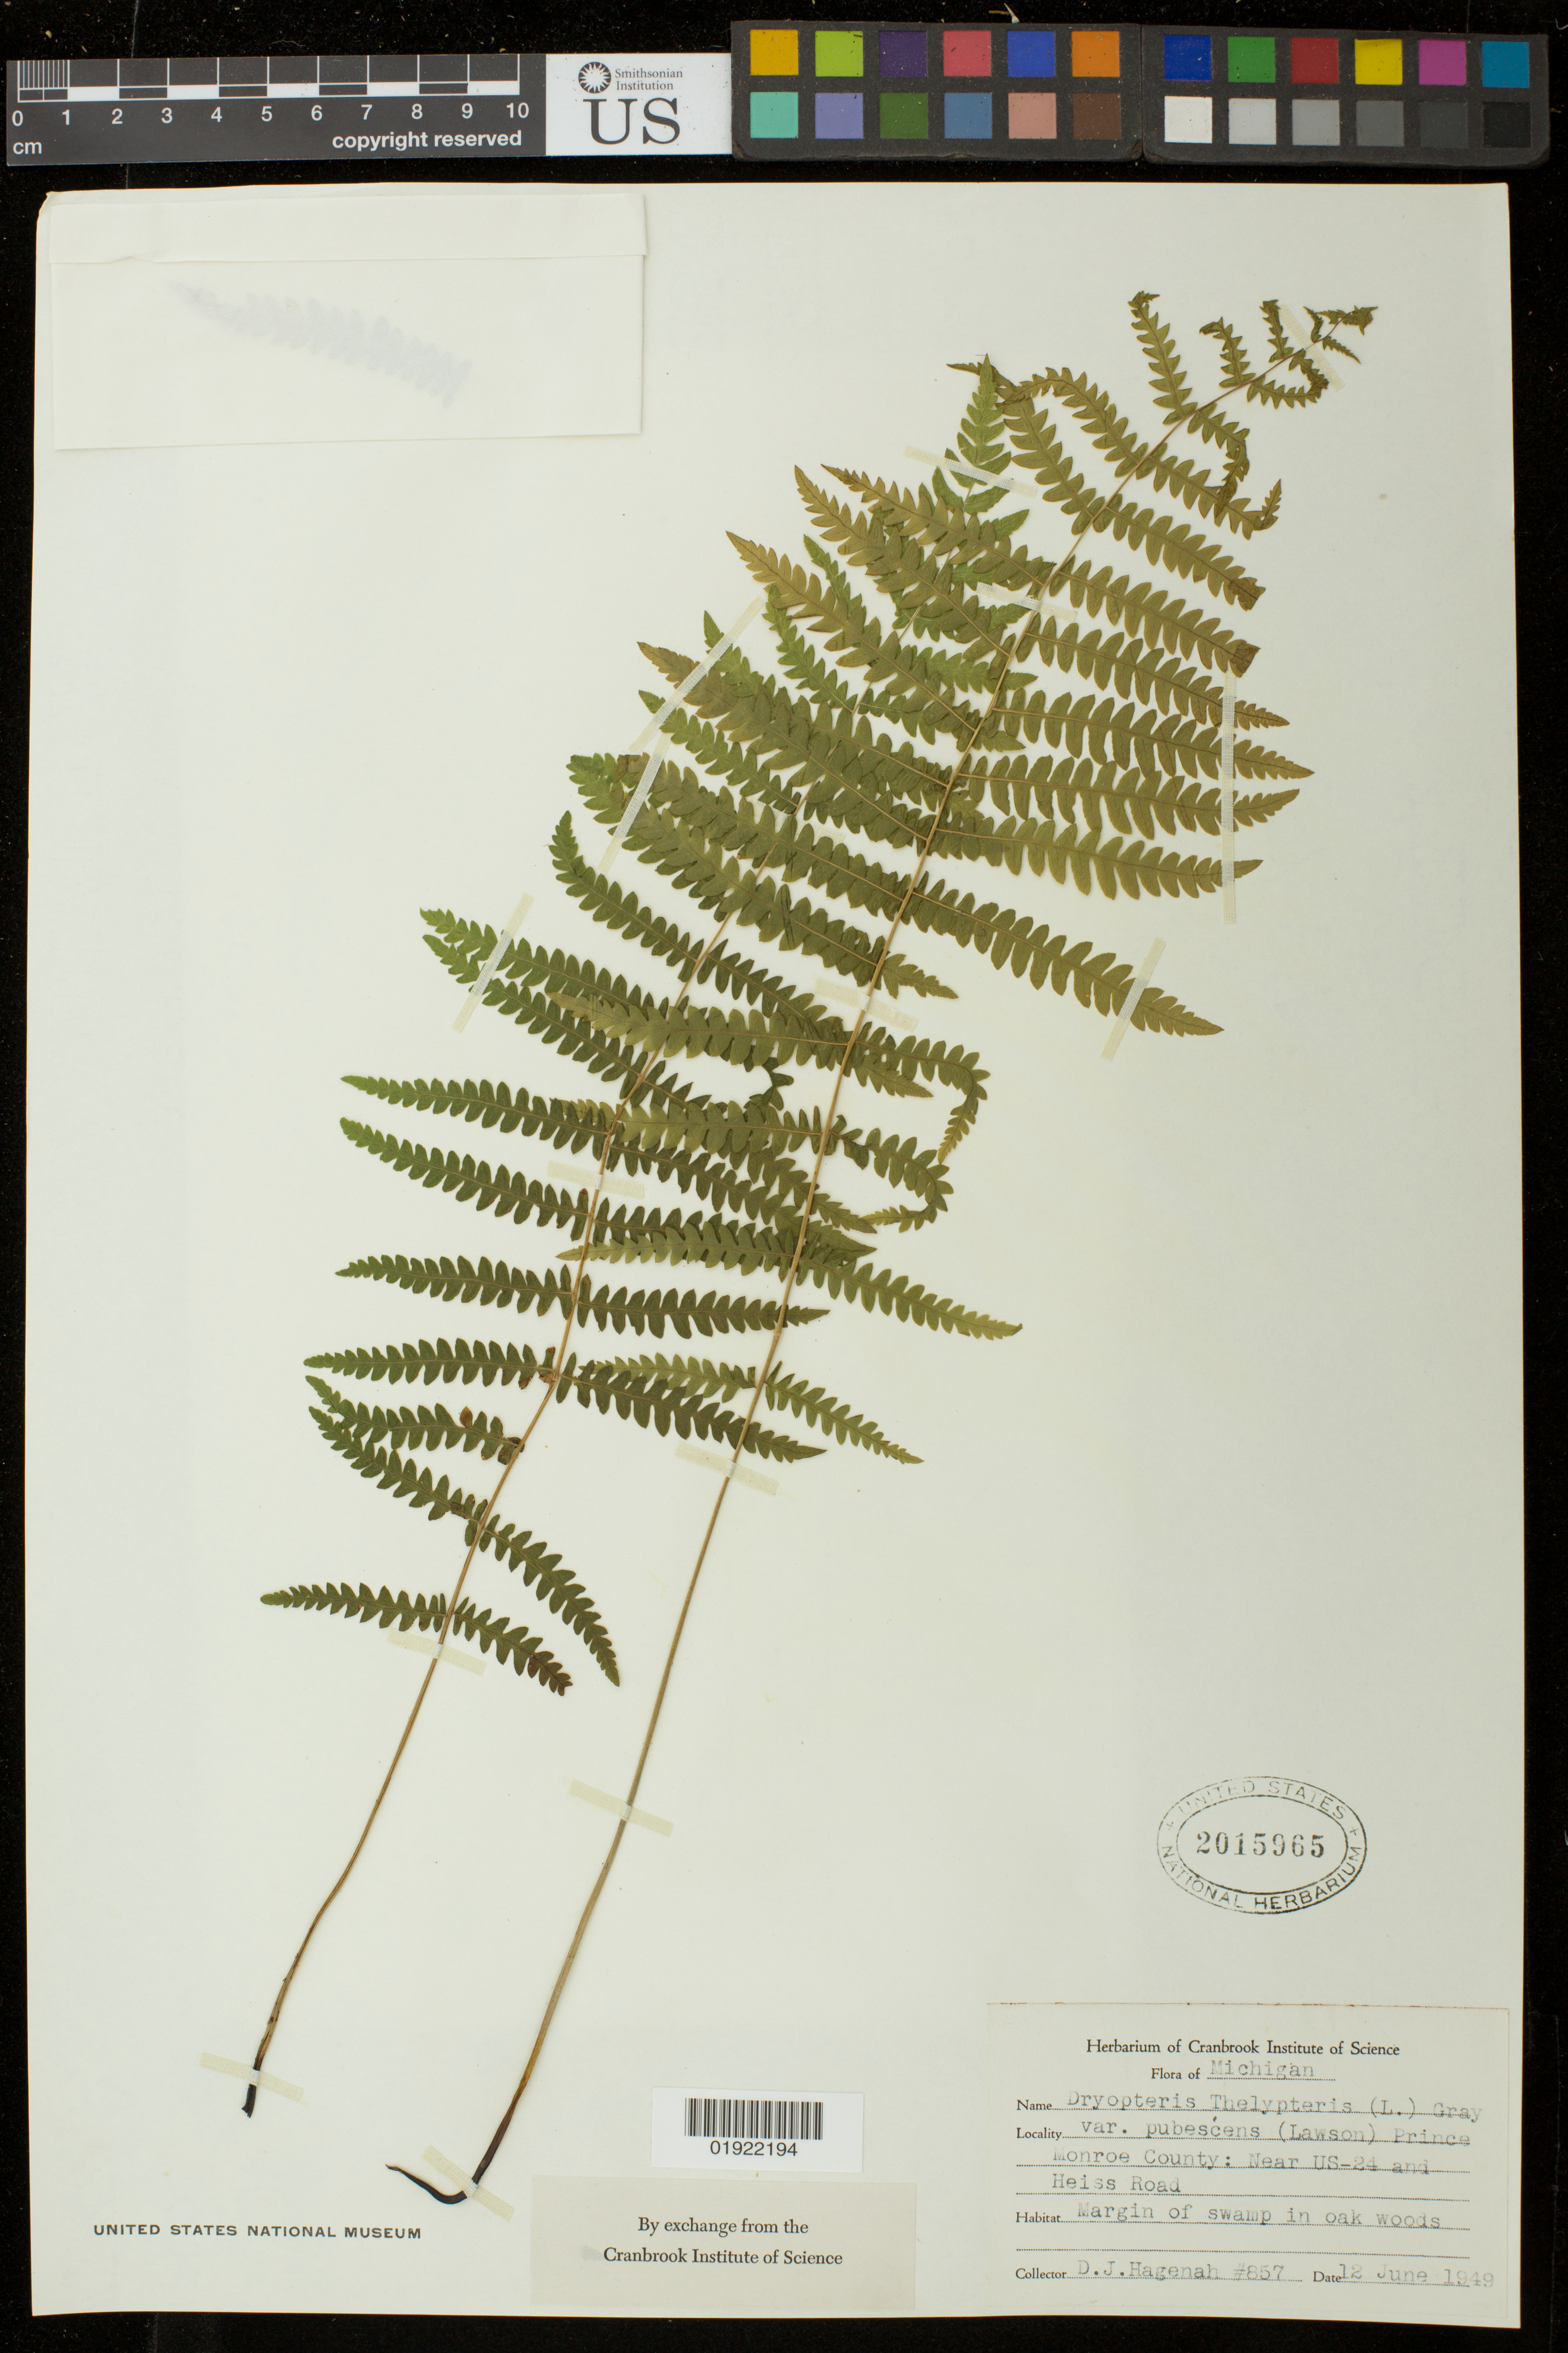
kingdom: Plantae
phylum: Tracheophyta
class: Polypodiopsida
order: Polypodiales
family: Thelypteridaceae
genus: Thelypteris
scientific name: Thelypteris palustris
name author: (Salisb.) Schott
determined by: Schott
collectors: D. Hagenah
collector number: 857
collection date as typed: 12 June 1949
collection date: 1949-06-12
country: United States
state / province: Michigan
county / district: Monroe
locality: Near US-24 and Heiss Road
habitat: margin of swamp in oak woods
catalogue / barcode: US 2015965